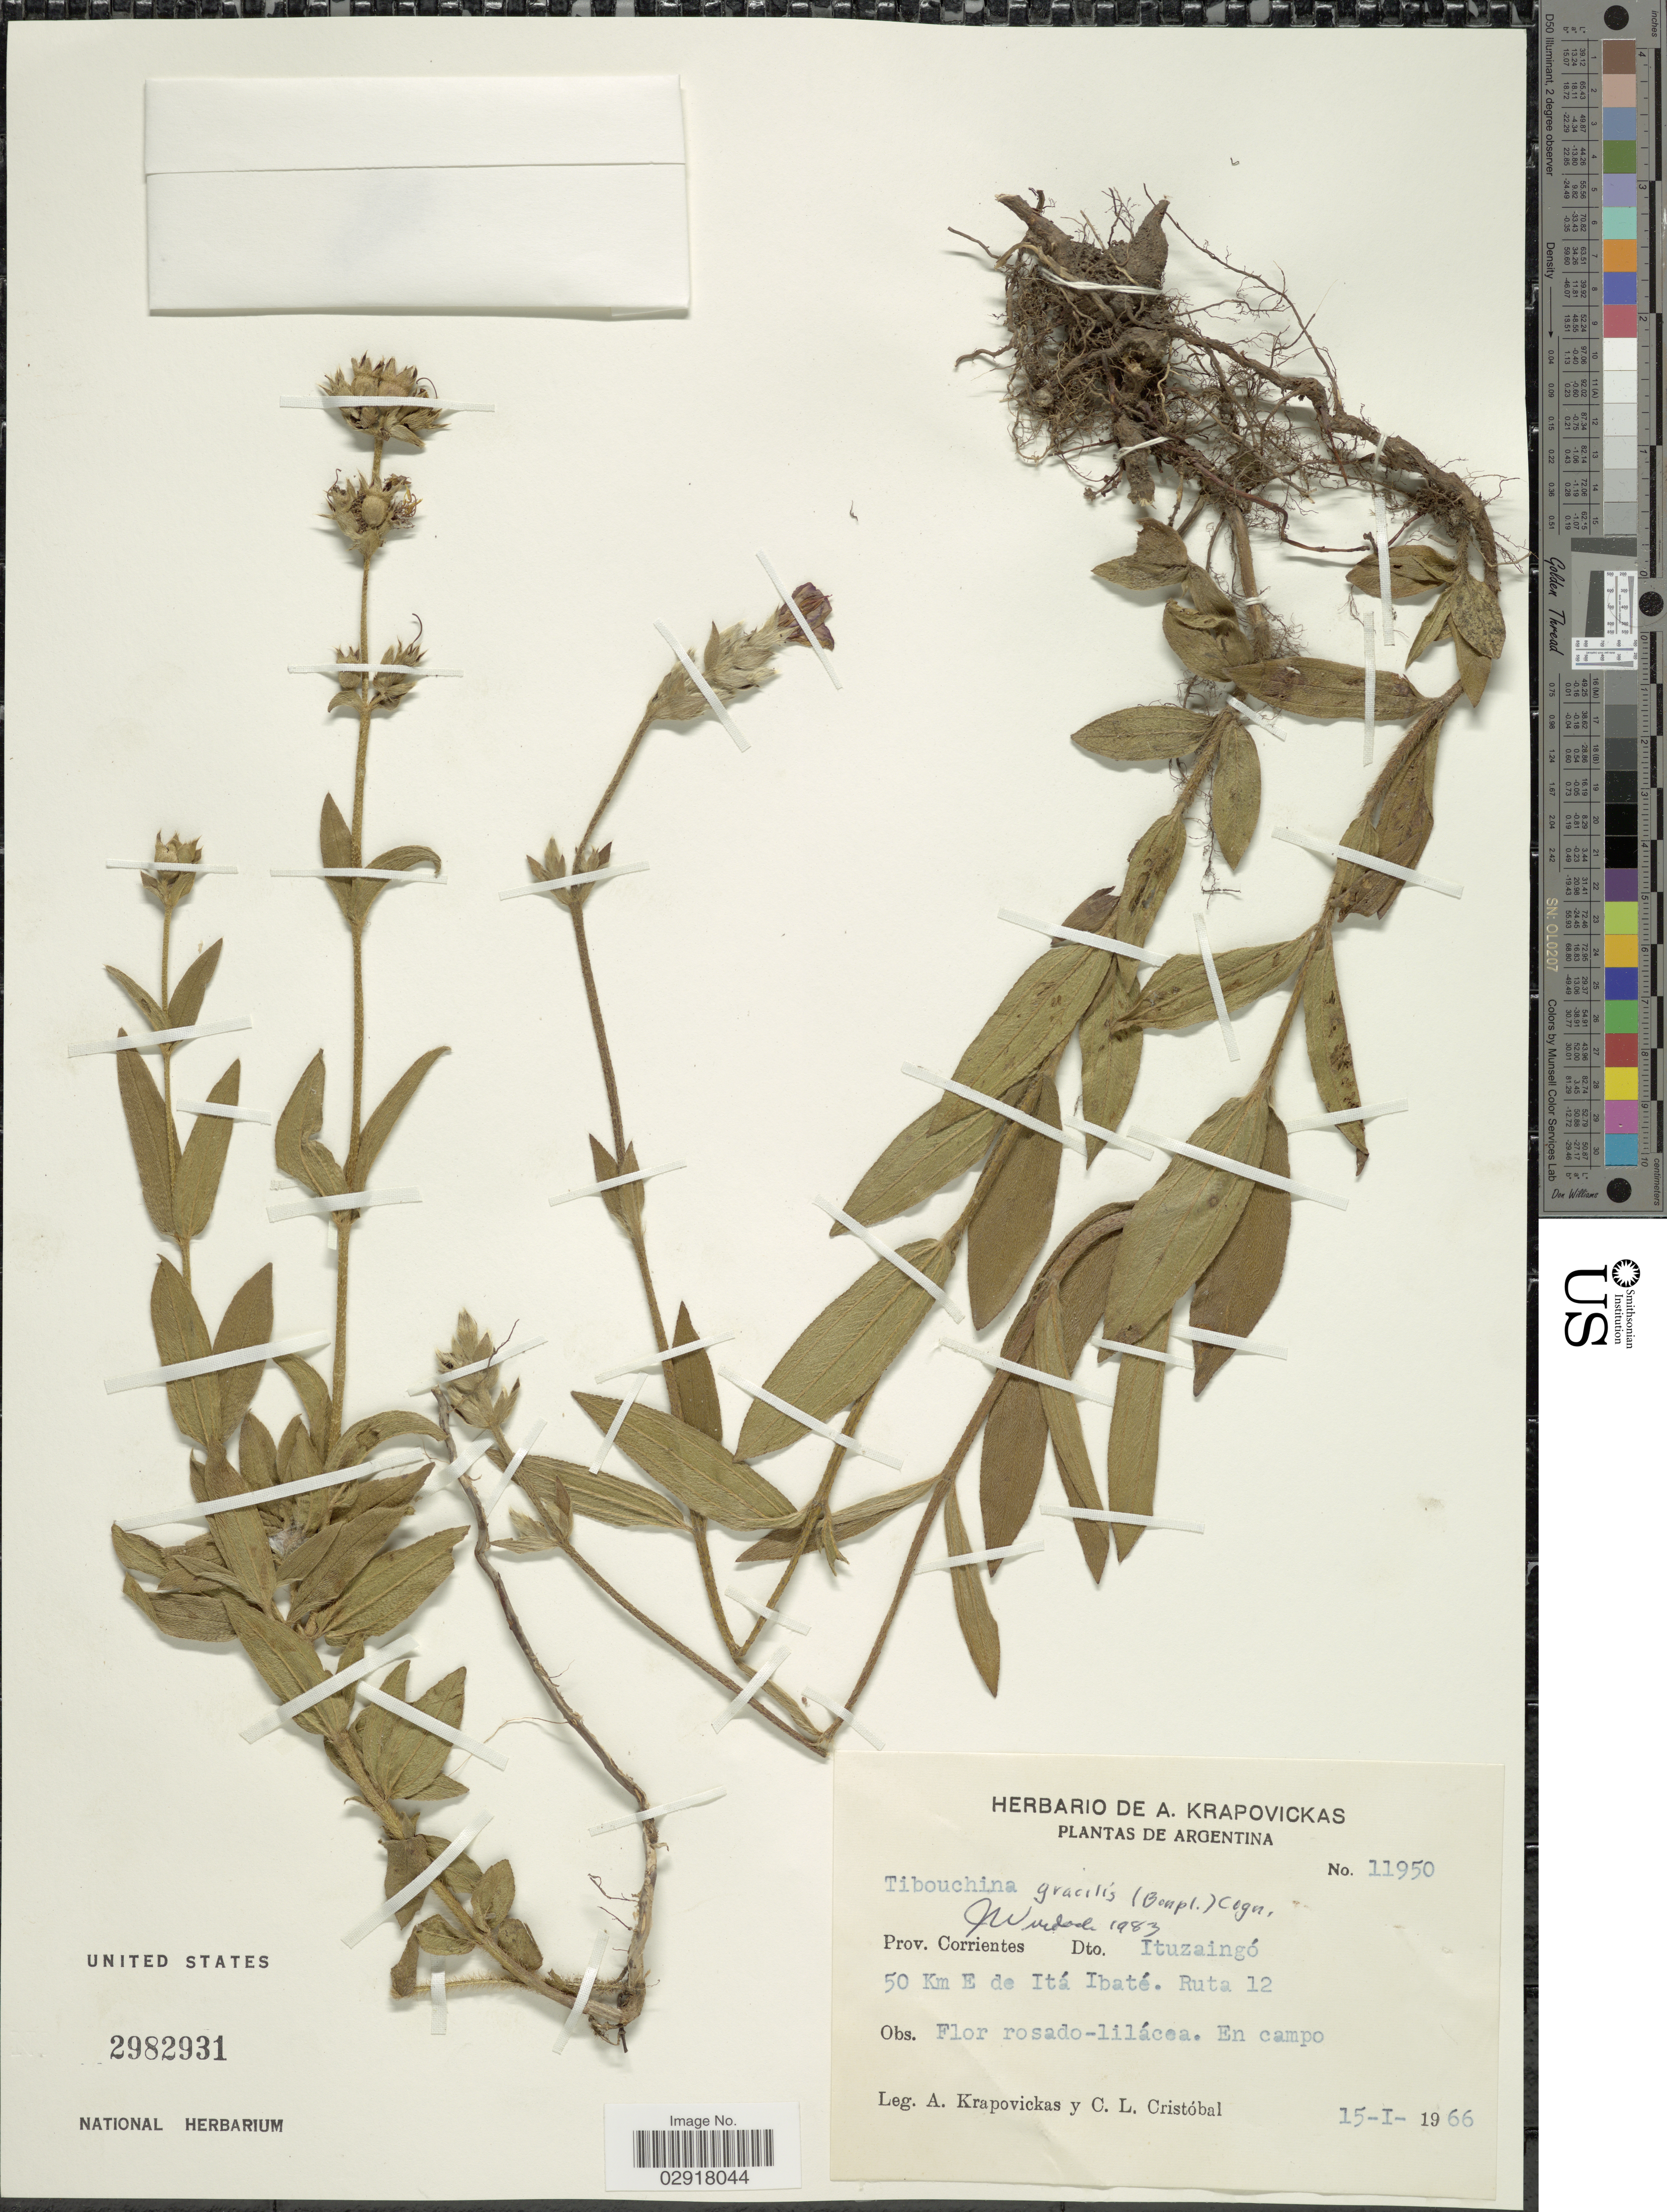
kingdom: Plantae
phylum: Tracheophyta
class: Magnoliopsida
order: Myrtales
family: Melastomataceae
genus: Chaetogastra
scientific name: Chaetogastra gracilis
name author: (Bonpl.) DC.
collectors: A. Krapovickas & C. L. Cristóbal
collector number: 11950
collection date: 1966-01-15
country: Argentina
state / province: Corrientes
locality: Dto. Ituzaingó, 50 Km E de Itá Ibaté. Ruta 12.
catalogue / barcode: US 2982931